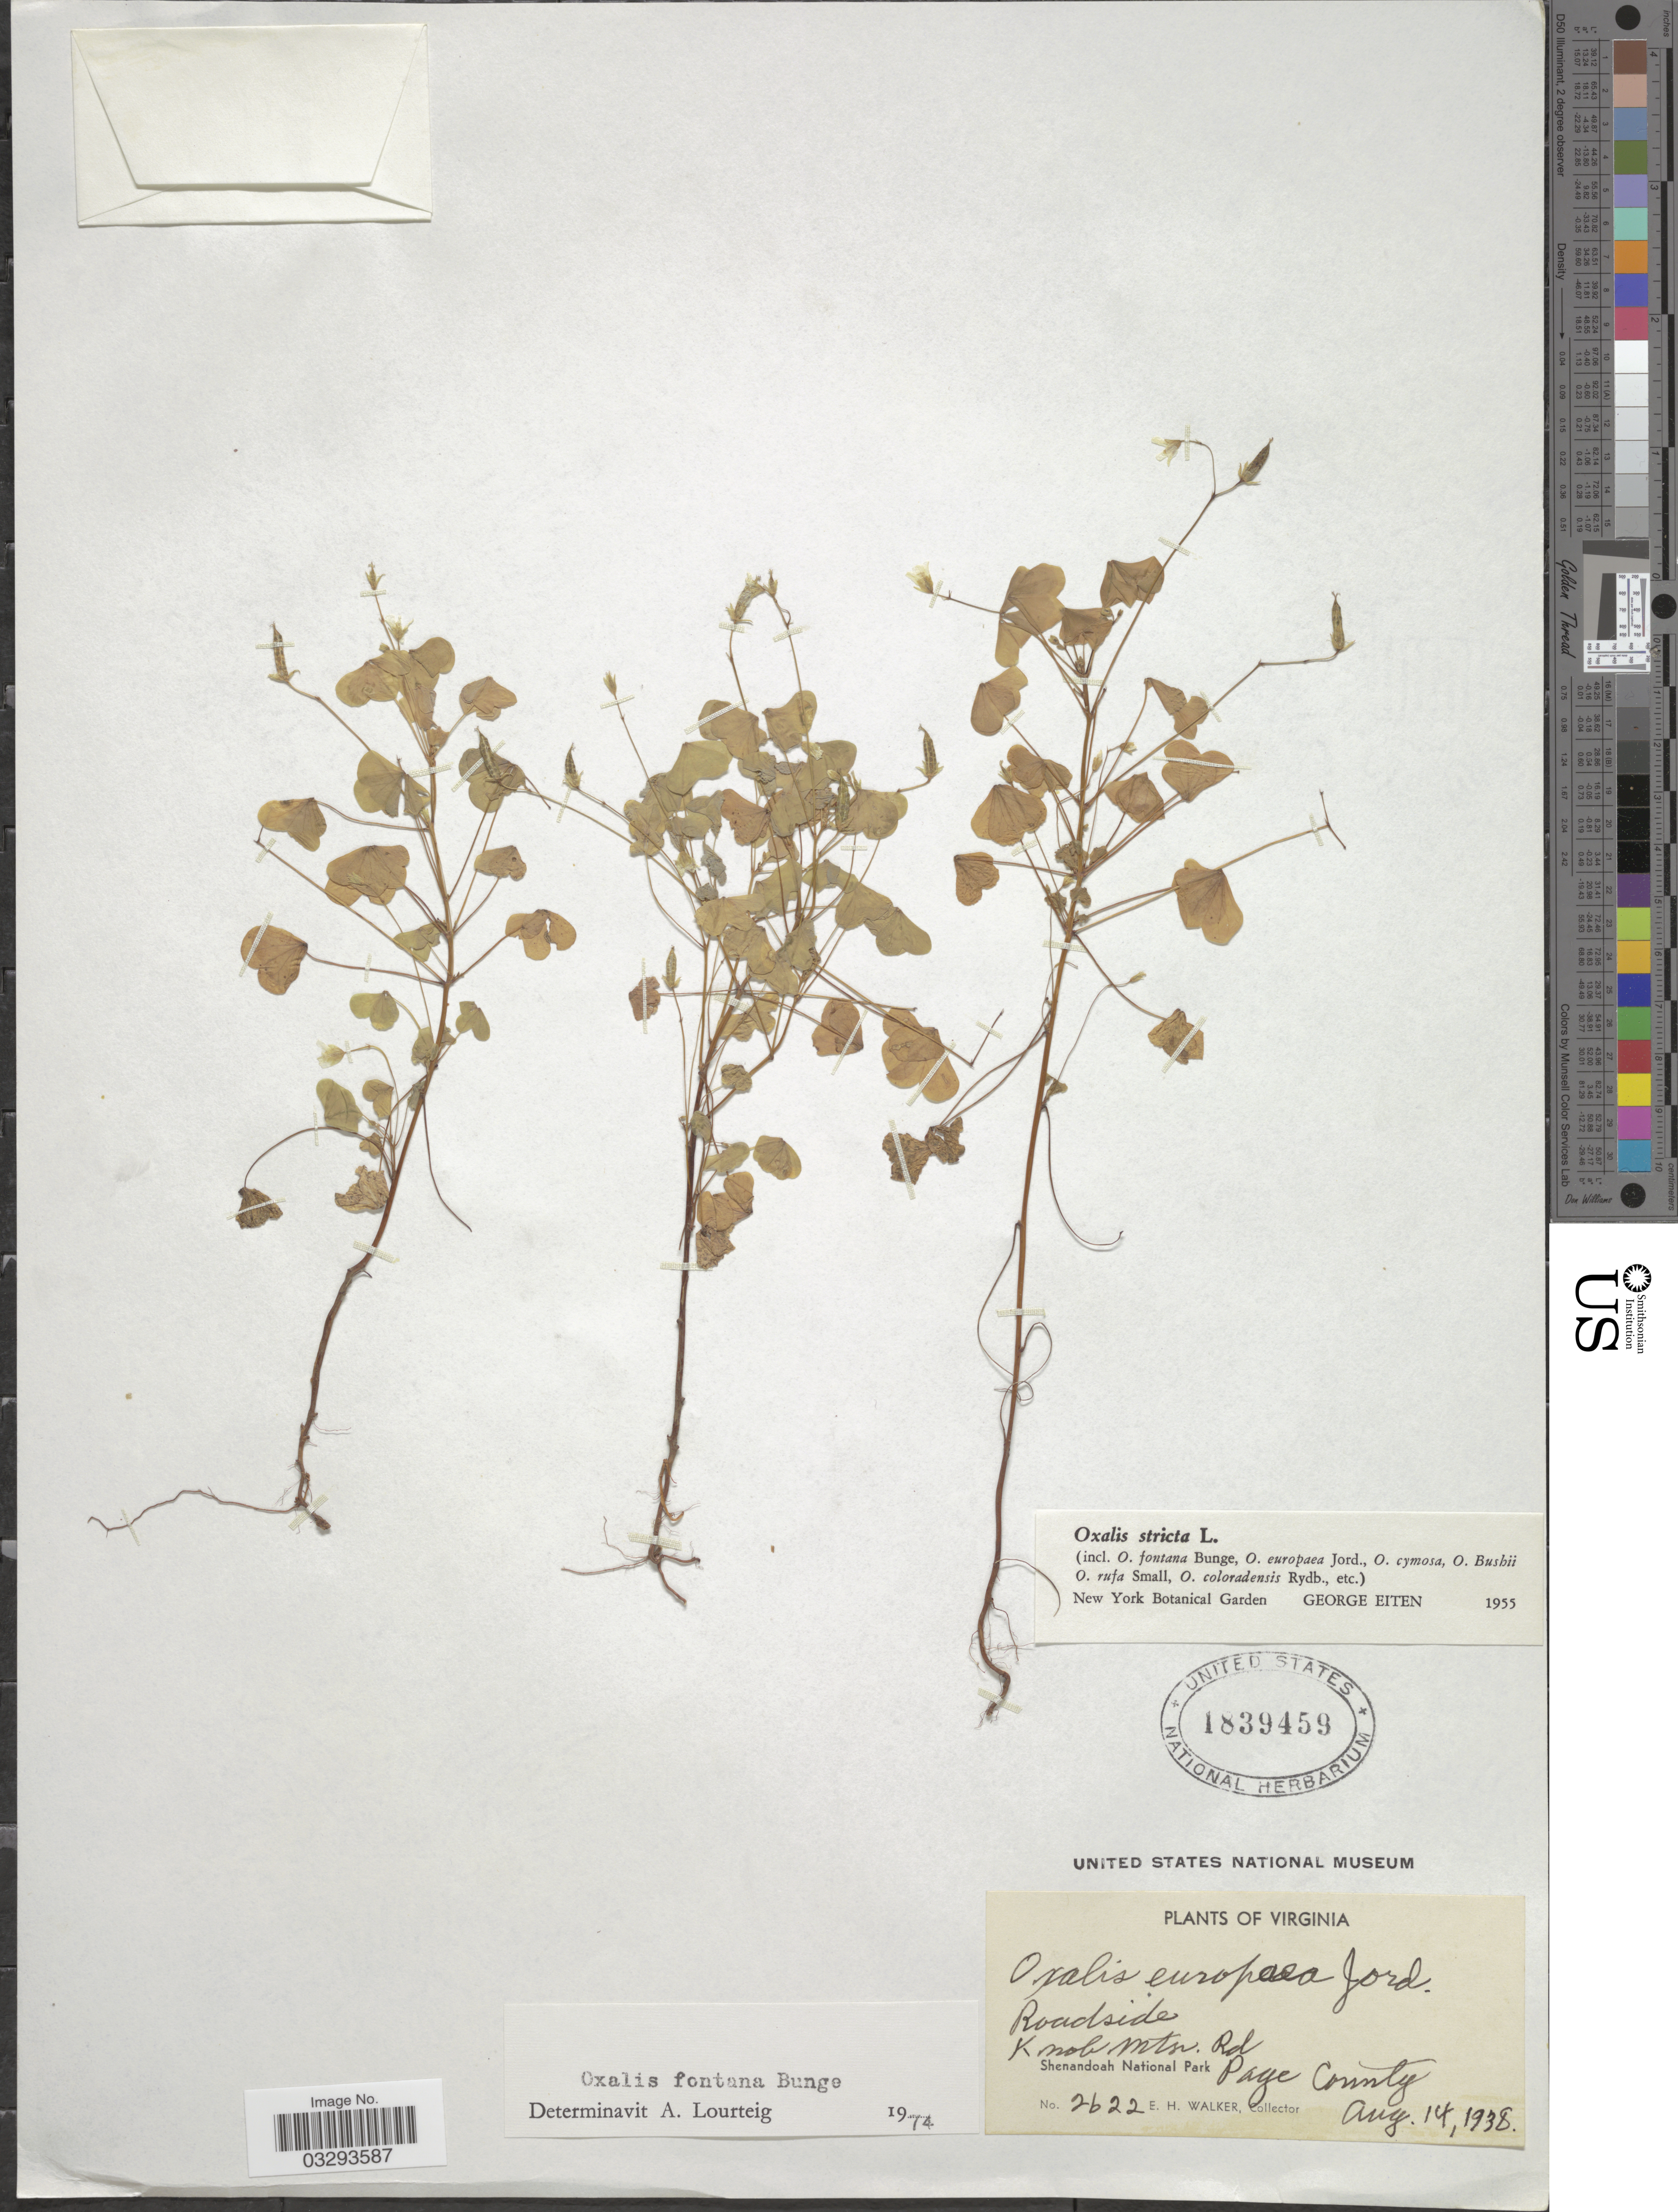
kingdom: Plantae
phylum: Tracheophyta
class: Magnoliopsida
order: Oxalidales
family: Oxalidaceae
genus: Oxalis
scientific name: Oxalis fontana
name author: Bunge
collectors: E. H. Walker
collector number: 2622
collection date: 1938-08-14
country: United States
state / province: Virginia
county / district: Page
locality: Knob Mtn. Rd. Shenandoah National Park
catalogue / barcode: US 1839459